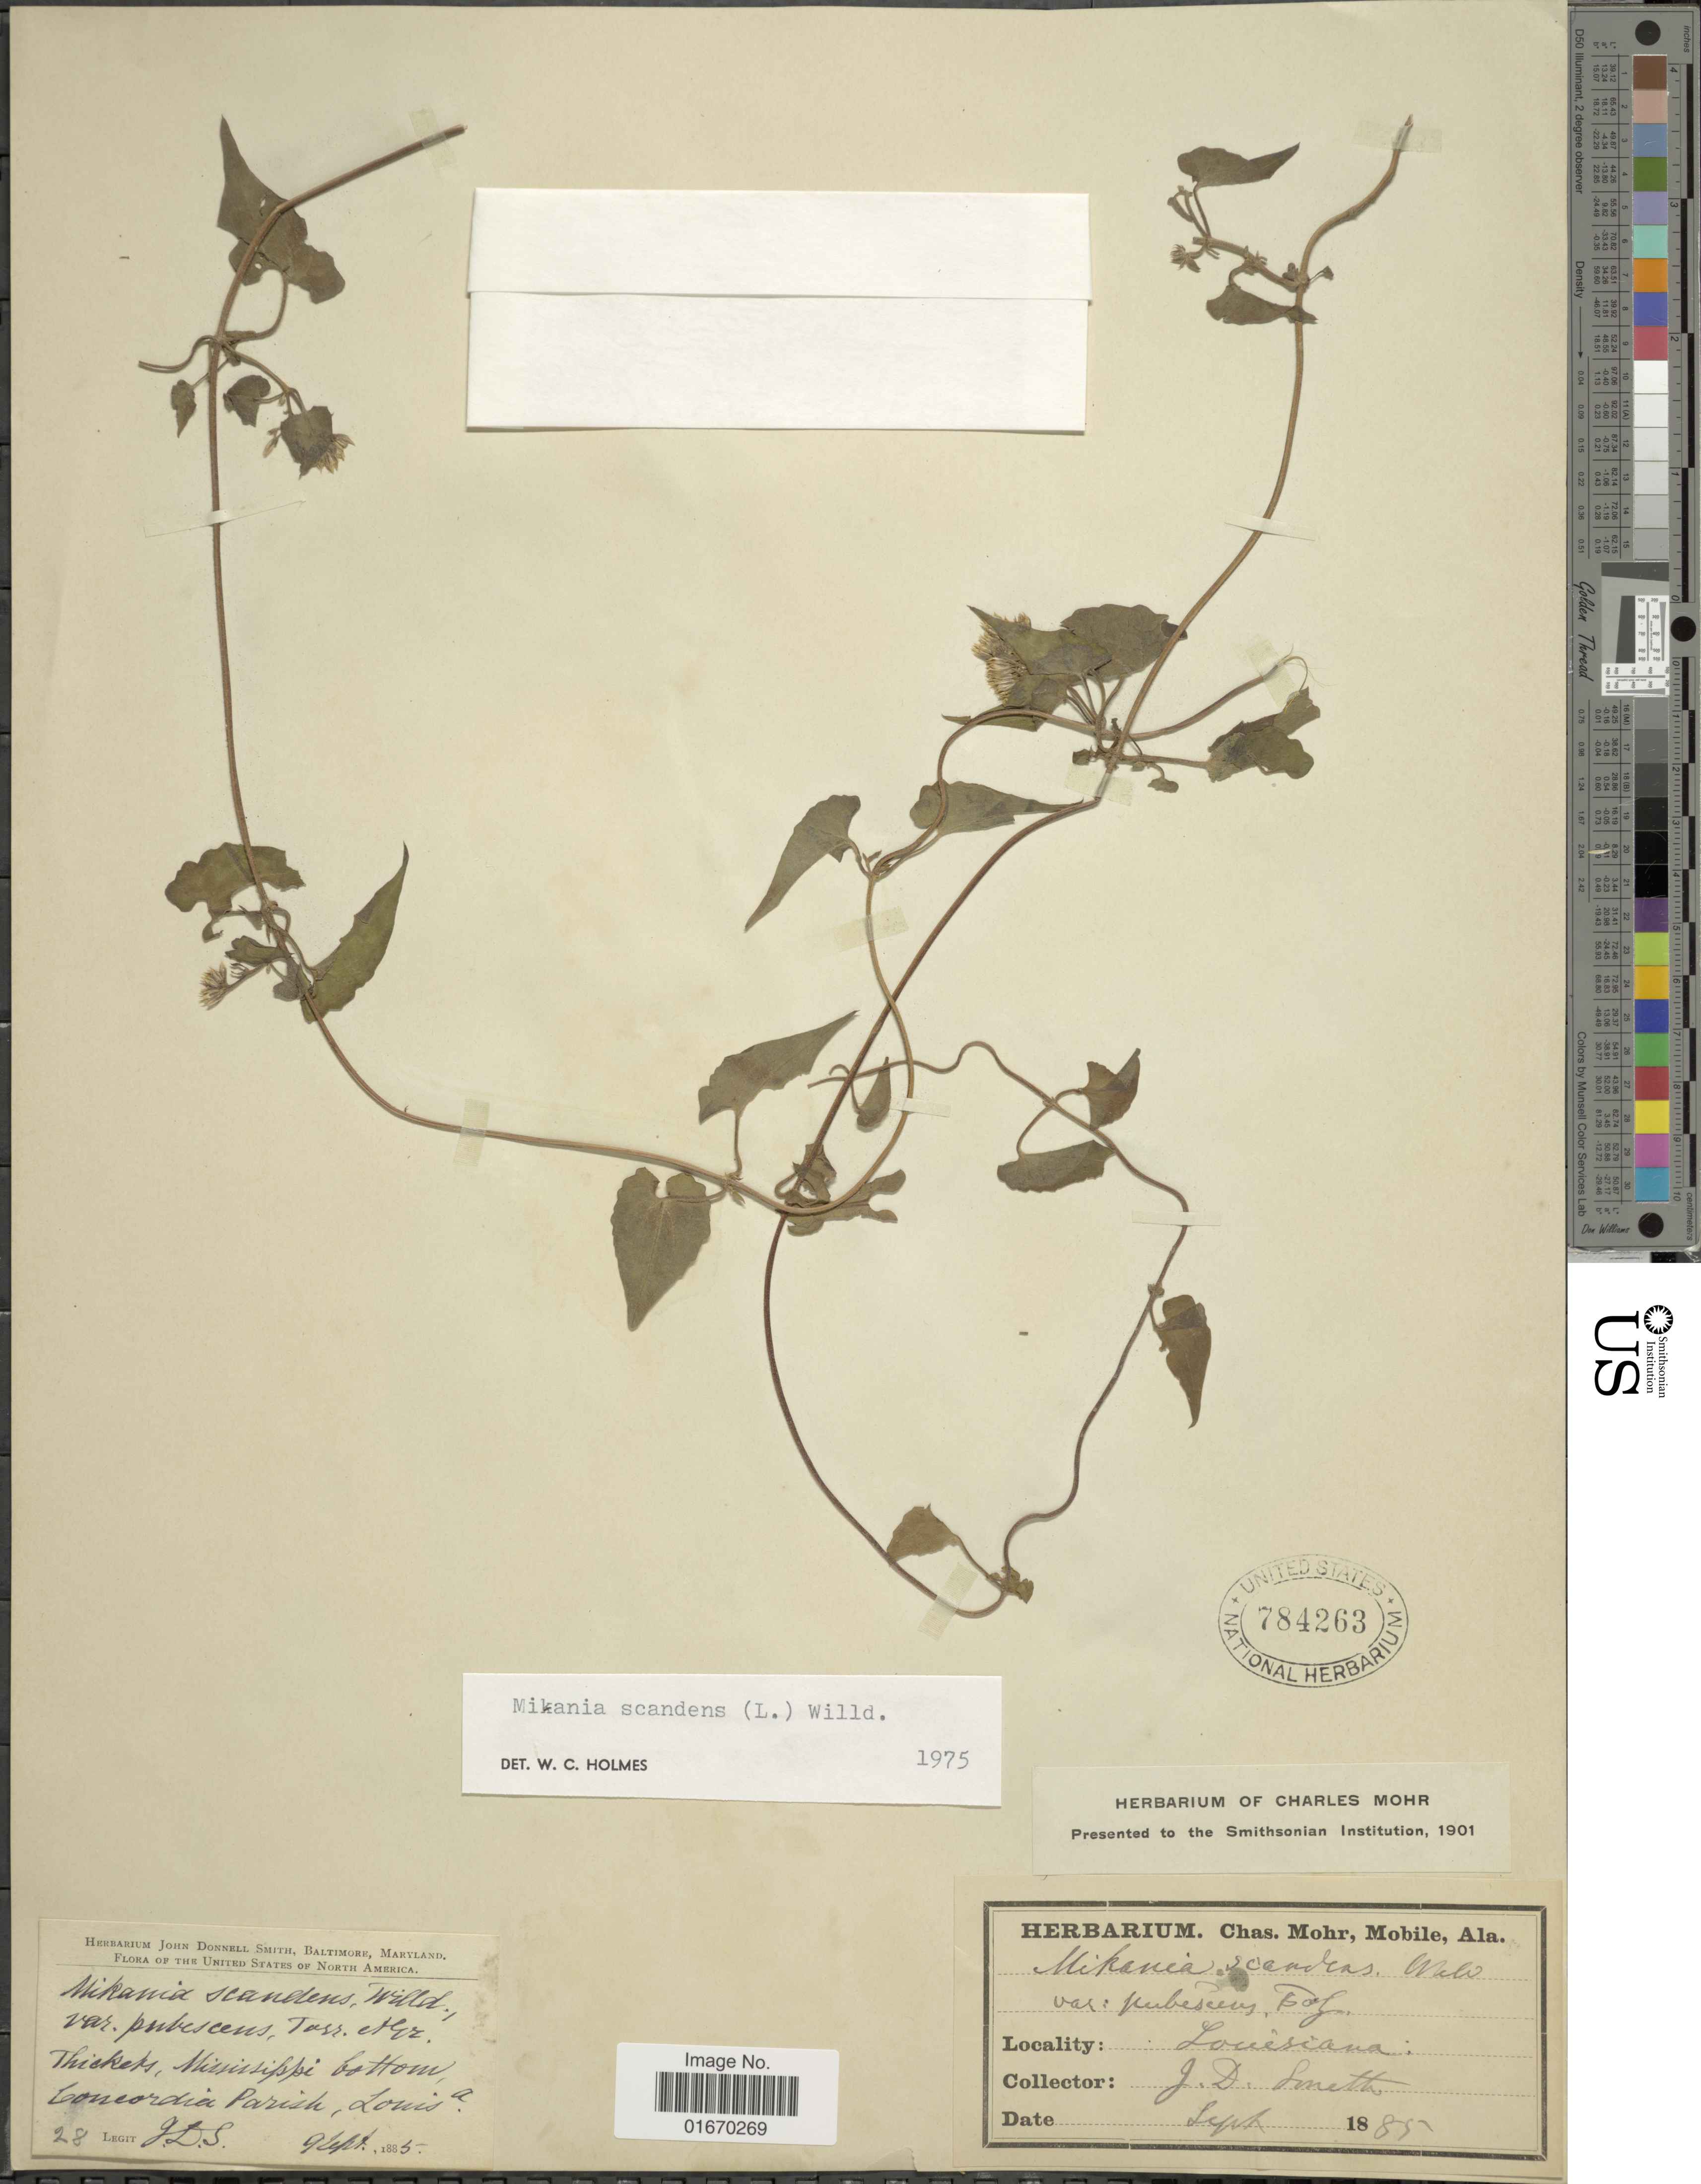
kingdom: Plantae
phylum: Tracheophyta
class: Magnoliopsida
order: Asterales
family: Asteraceae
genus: Mikania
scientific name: Mikania scandens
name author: (L.) Willd.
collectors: J. Donnell Smith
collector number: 28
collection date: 1885-09-09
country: United States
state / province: Louisiana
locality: Mississippi bottom, Concordia Parish, Louisa.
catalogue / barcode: US 784263